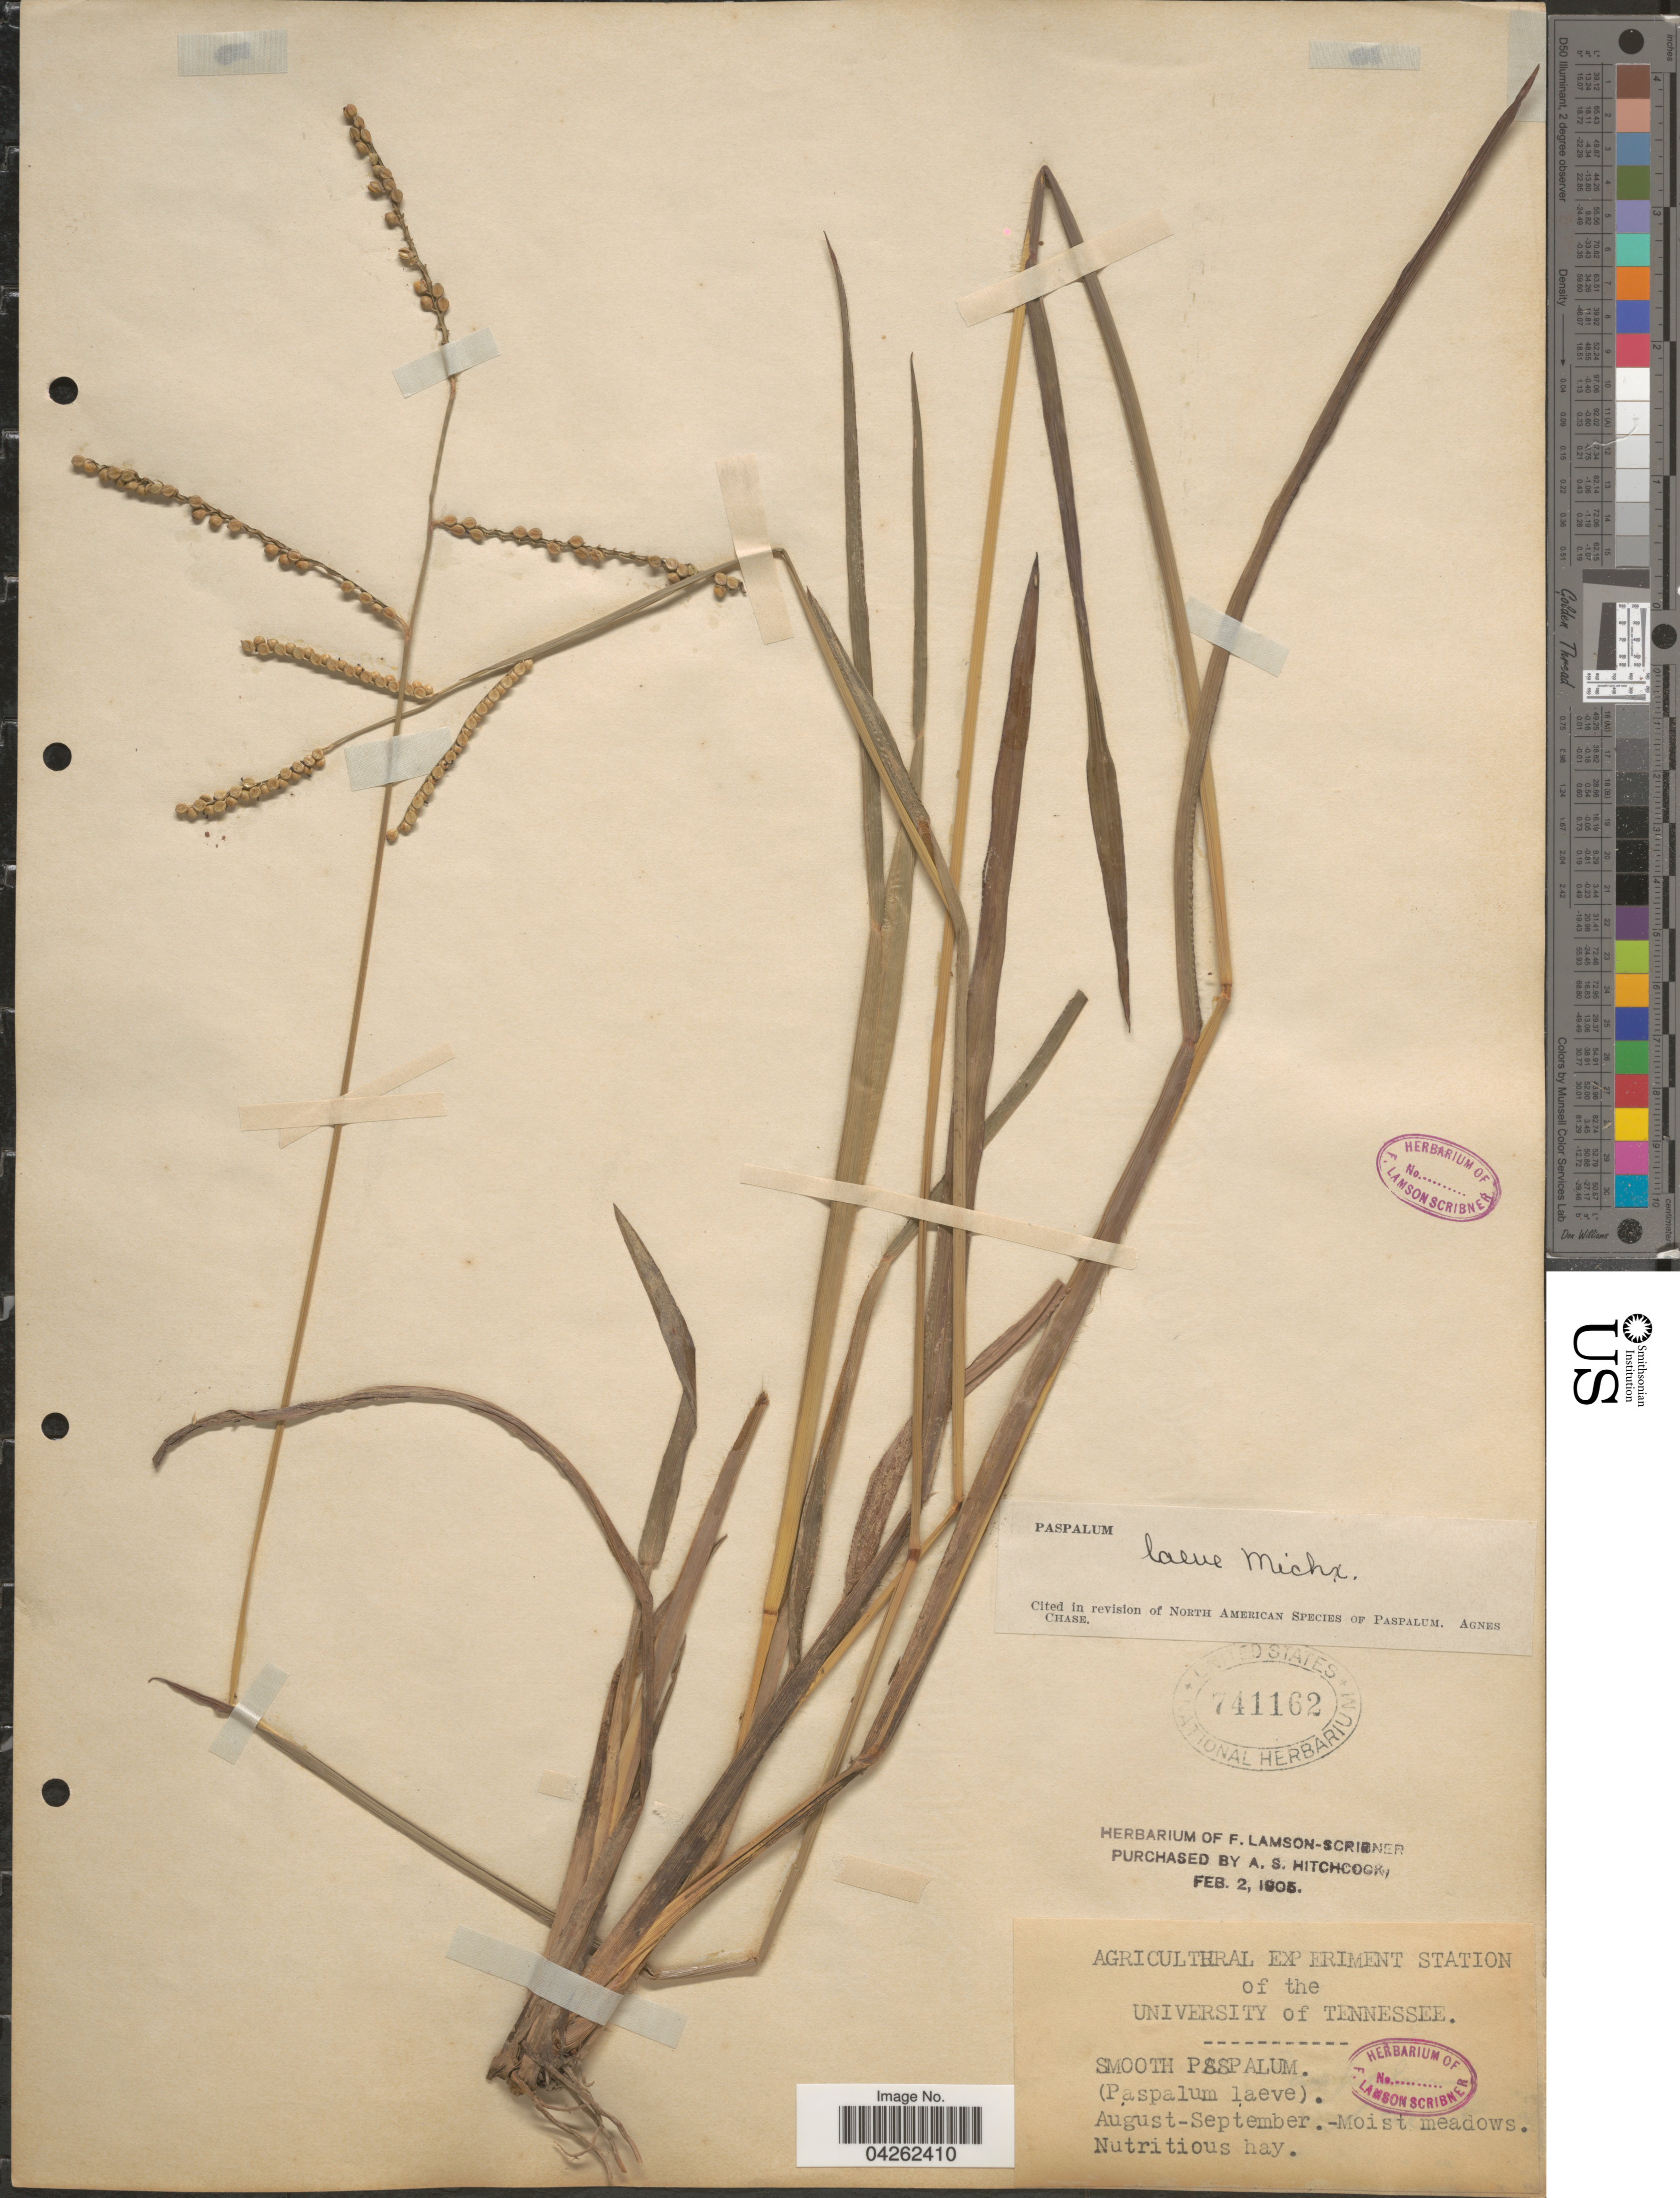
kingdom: Plantae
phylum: Tracheophyta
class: Liliopsida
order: Poales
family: Poaceae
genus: Paspalum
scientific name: Paspalum laeve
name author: Michx.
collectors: ex herb. F. Lamson Scribner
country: United States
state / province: Tennessee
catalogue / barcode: US 741162